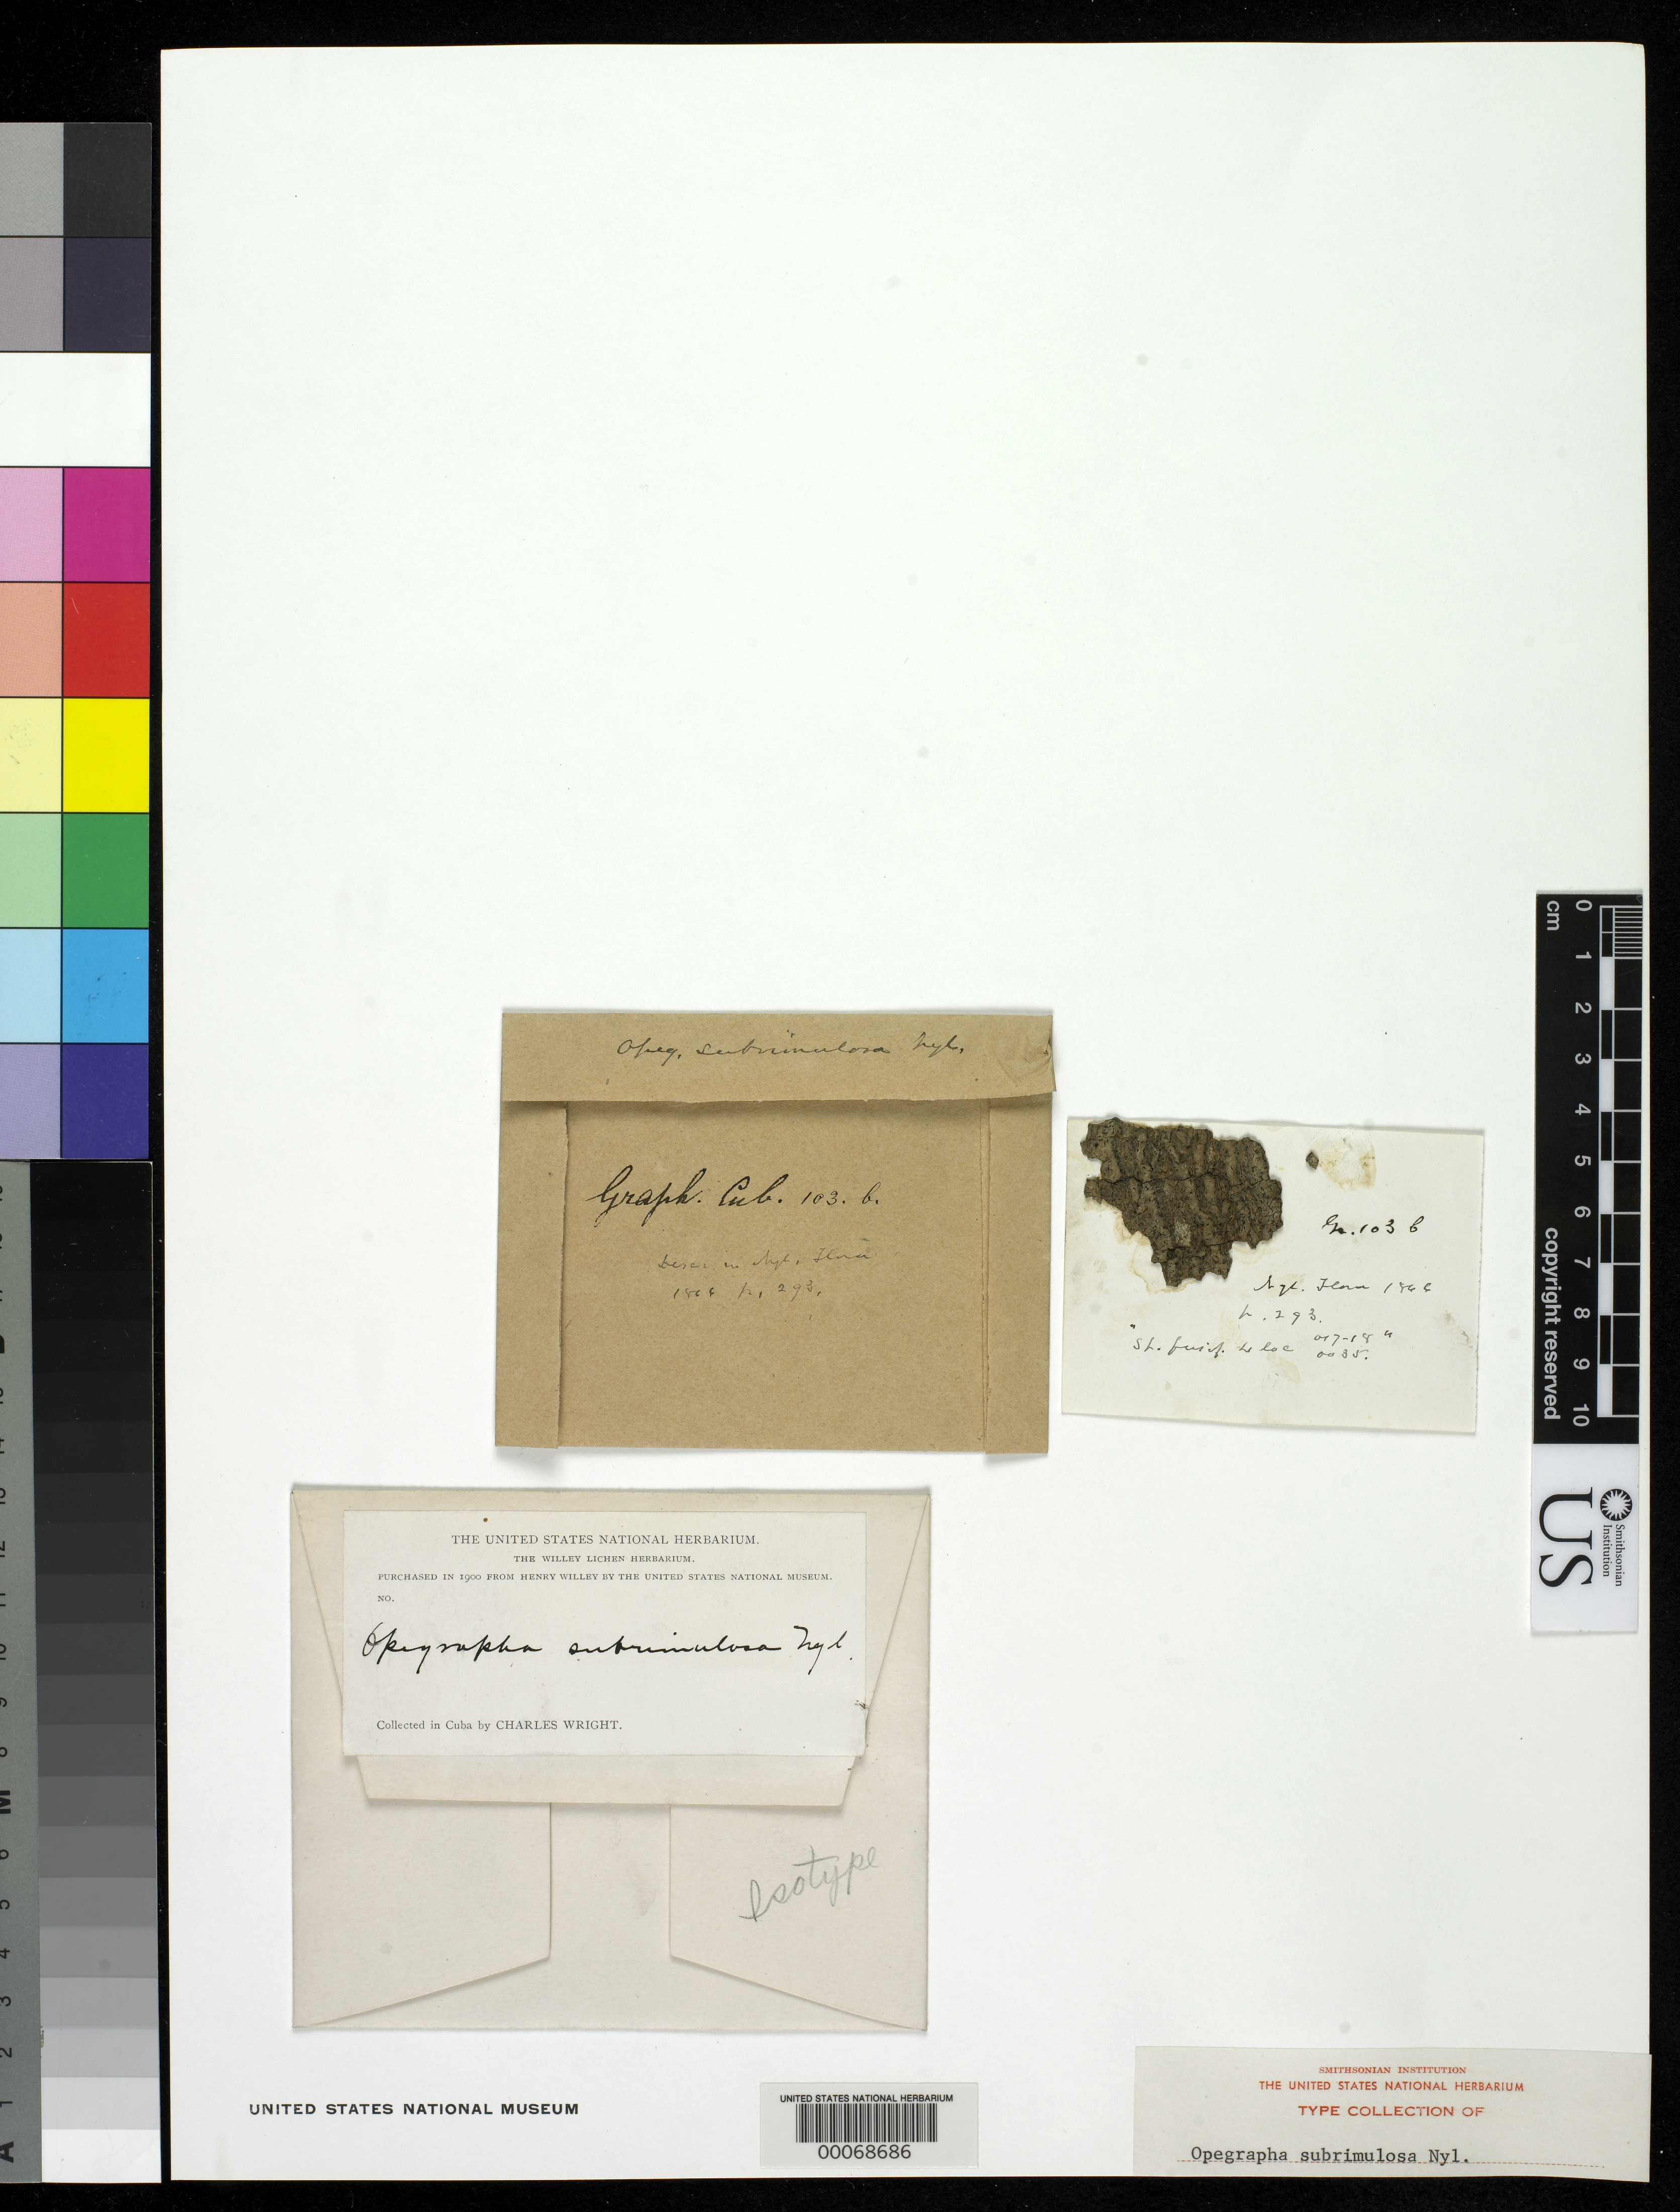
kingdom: Fungi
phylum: Ascomycota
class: Arthoniomycetes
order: Arthoniales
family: Opegraphaceae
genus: Opegrapha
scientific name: Opegrapha subrimulosa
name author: Nyl.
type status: Isotype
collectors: C. Wright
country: Cuba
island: Greater Antilles